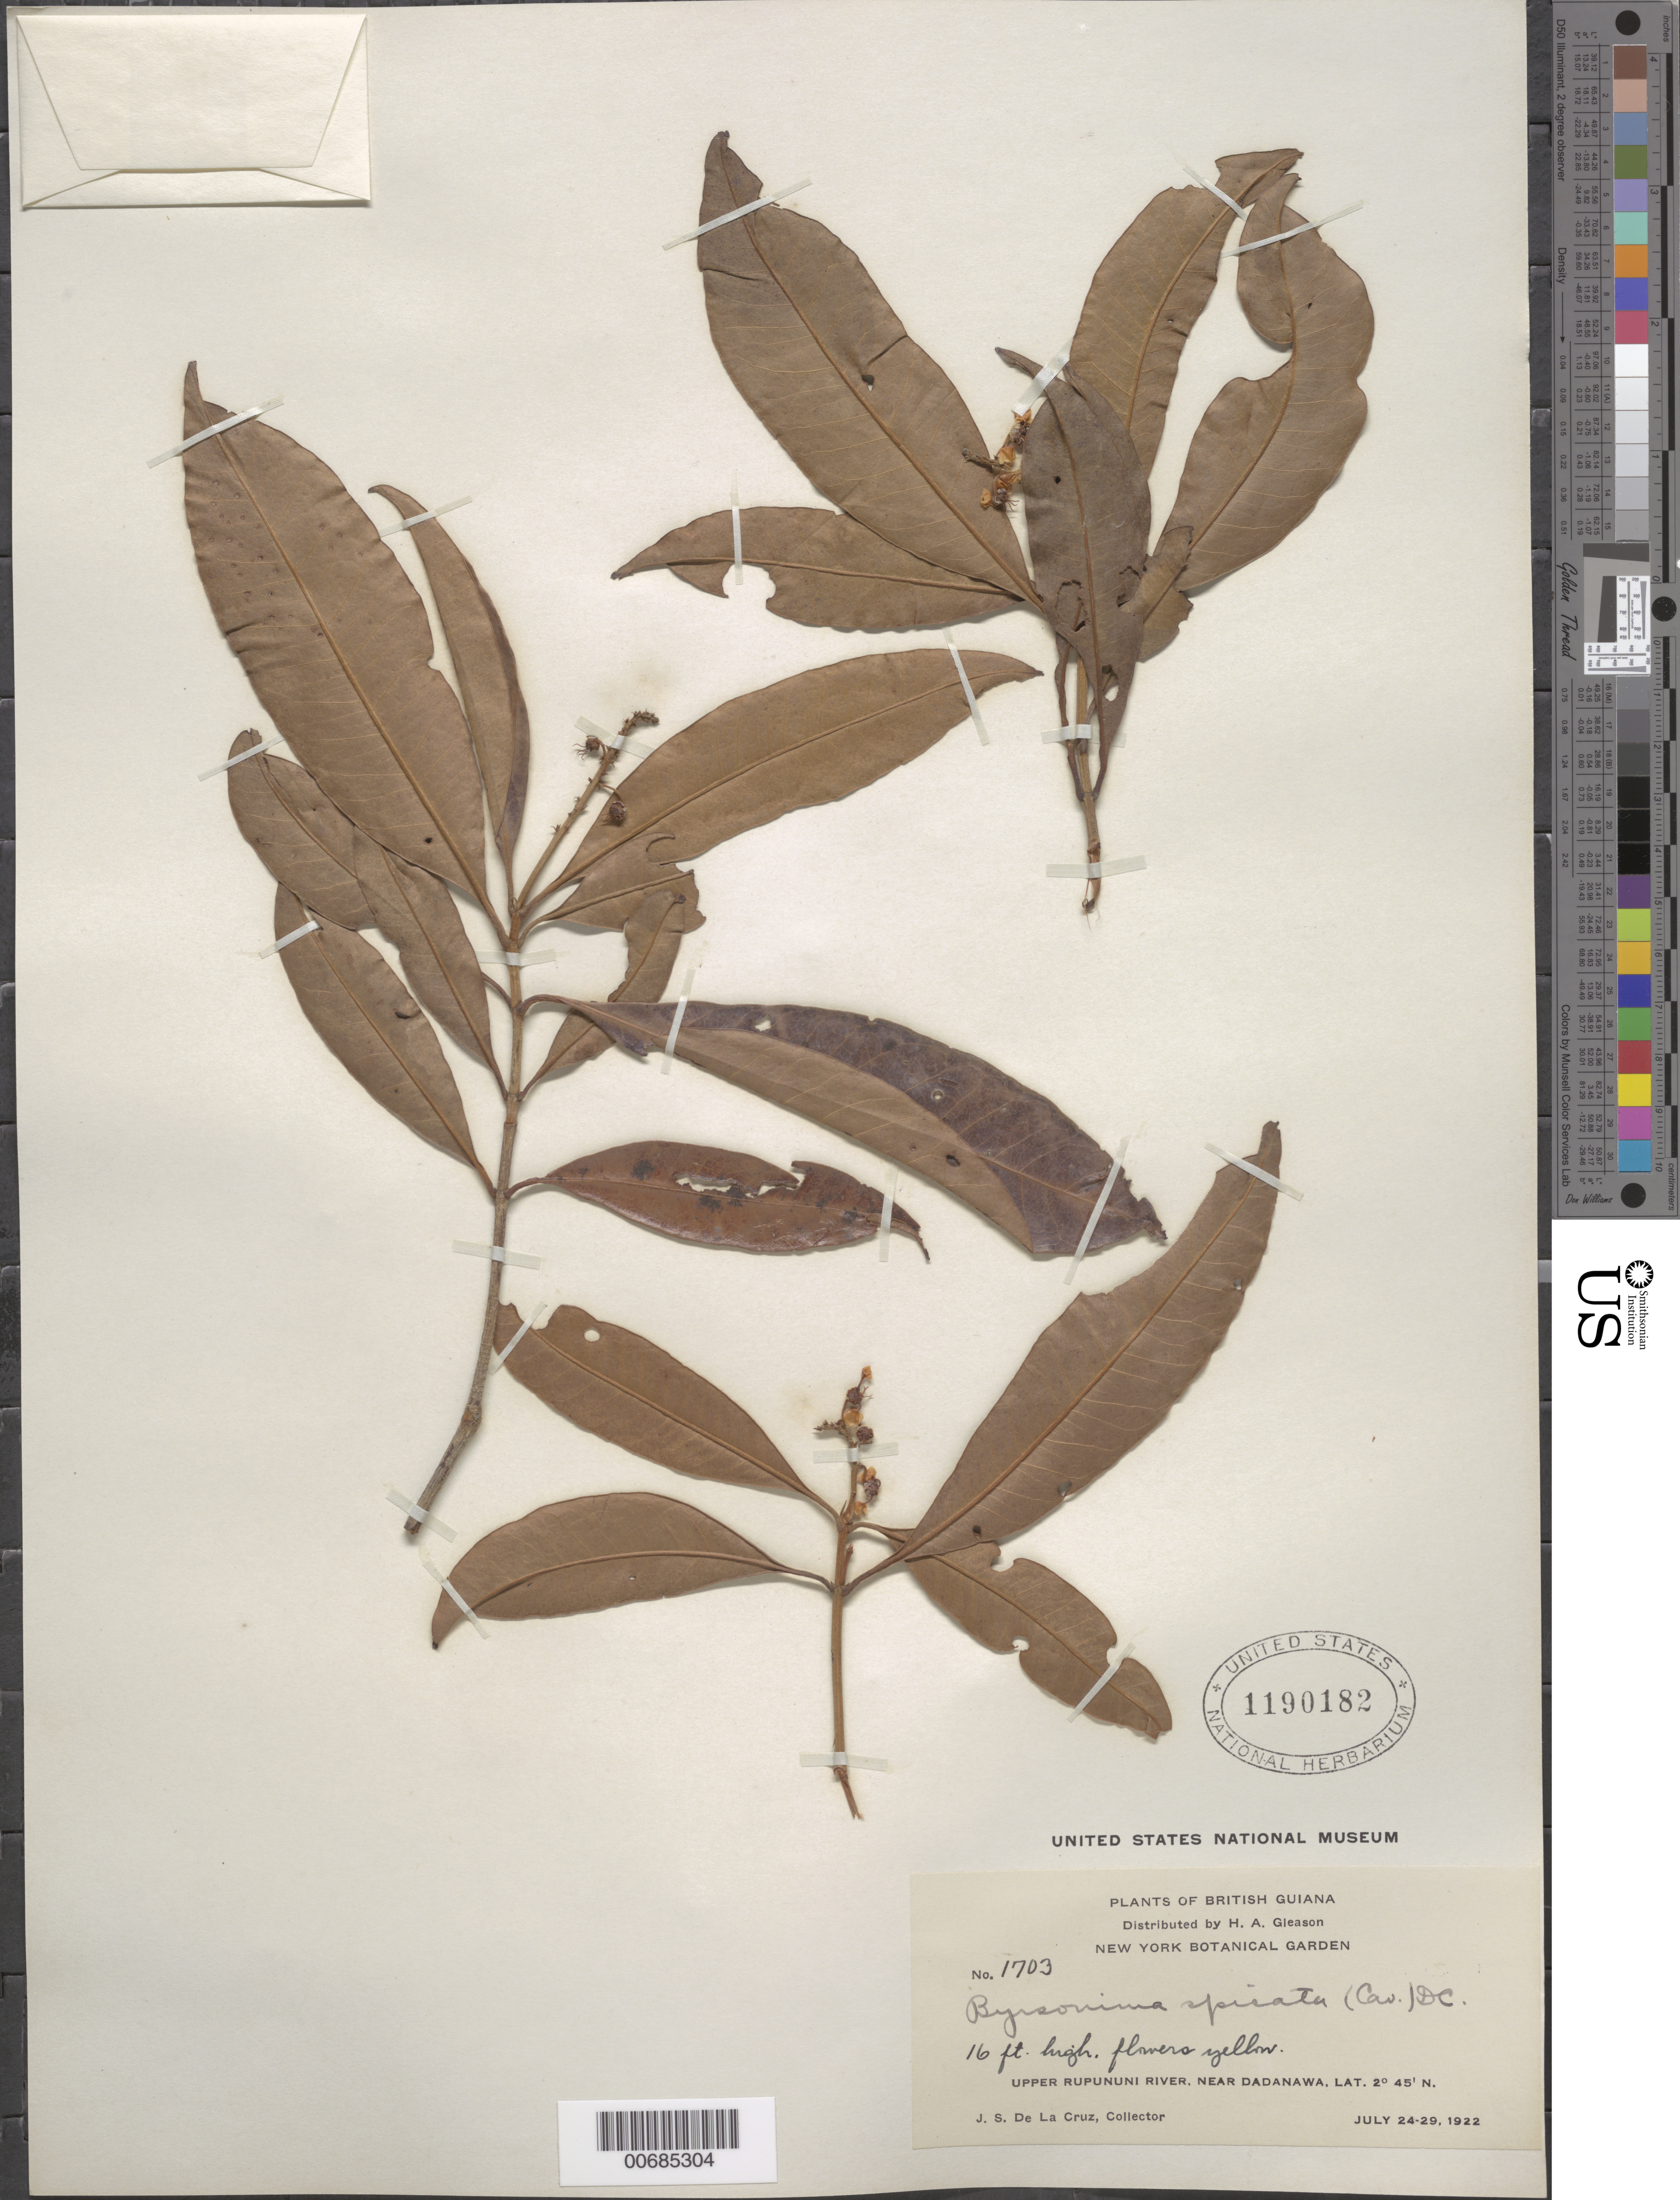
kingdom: Plantae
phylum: Tracheophyta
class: Magnoliopsida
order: Malpighiales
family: Malpighiaceae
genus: Byrsonima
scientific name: Byrsonima spicata (Cav.) DC.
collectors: J. S. de la Cruz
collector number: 1703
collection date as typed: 24-Jul-22 to 29-Jul-22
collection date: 1922-07-24/1922-07-29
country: Guyana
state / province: U. Takutu-U. Essequibo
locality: Dadanawa, near, upper Rupununi R.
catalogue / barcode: US 1190182